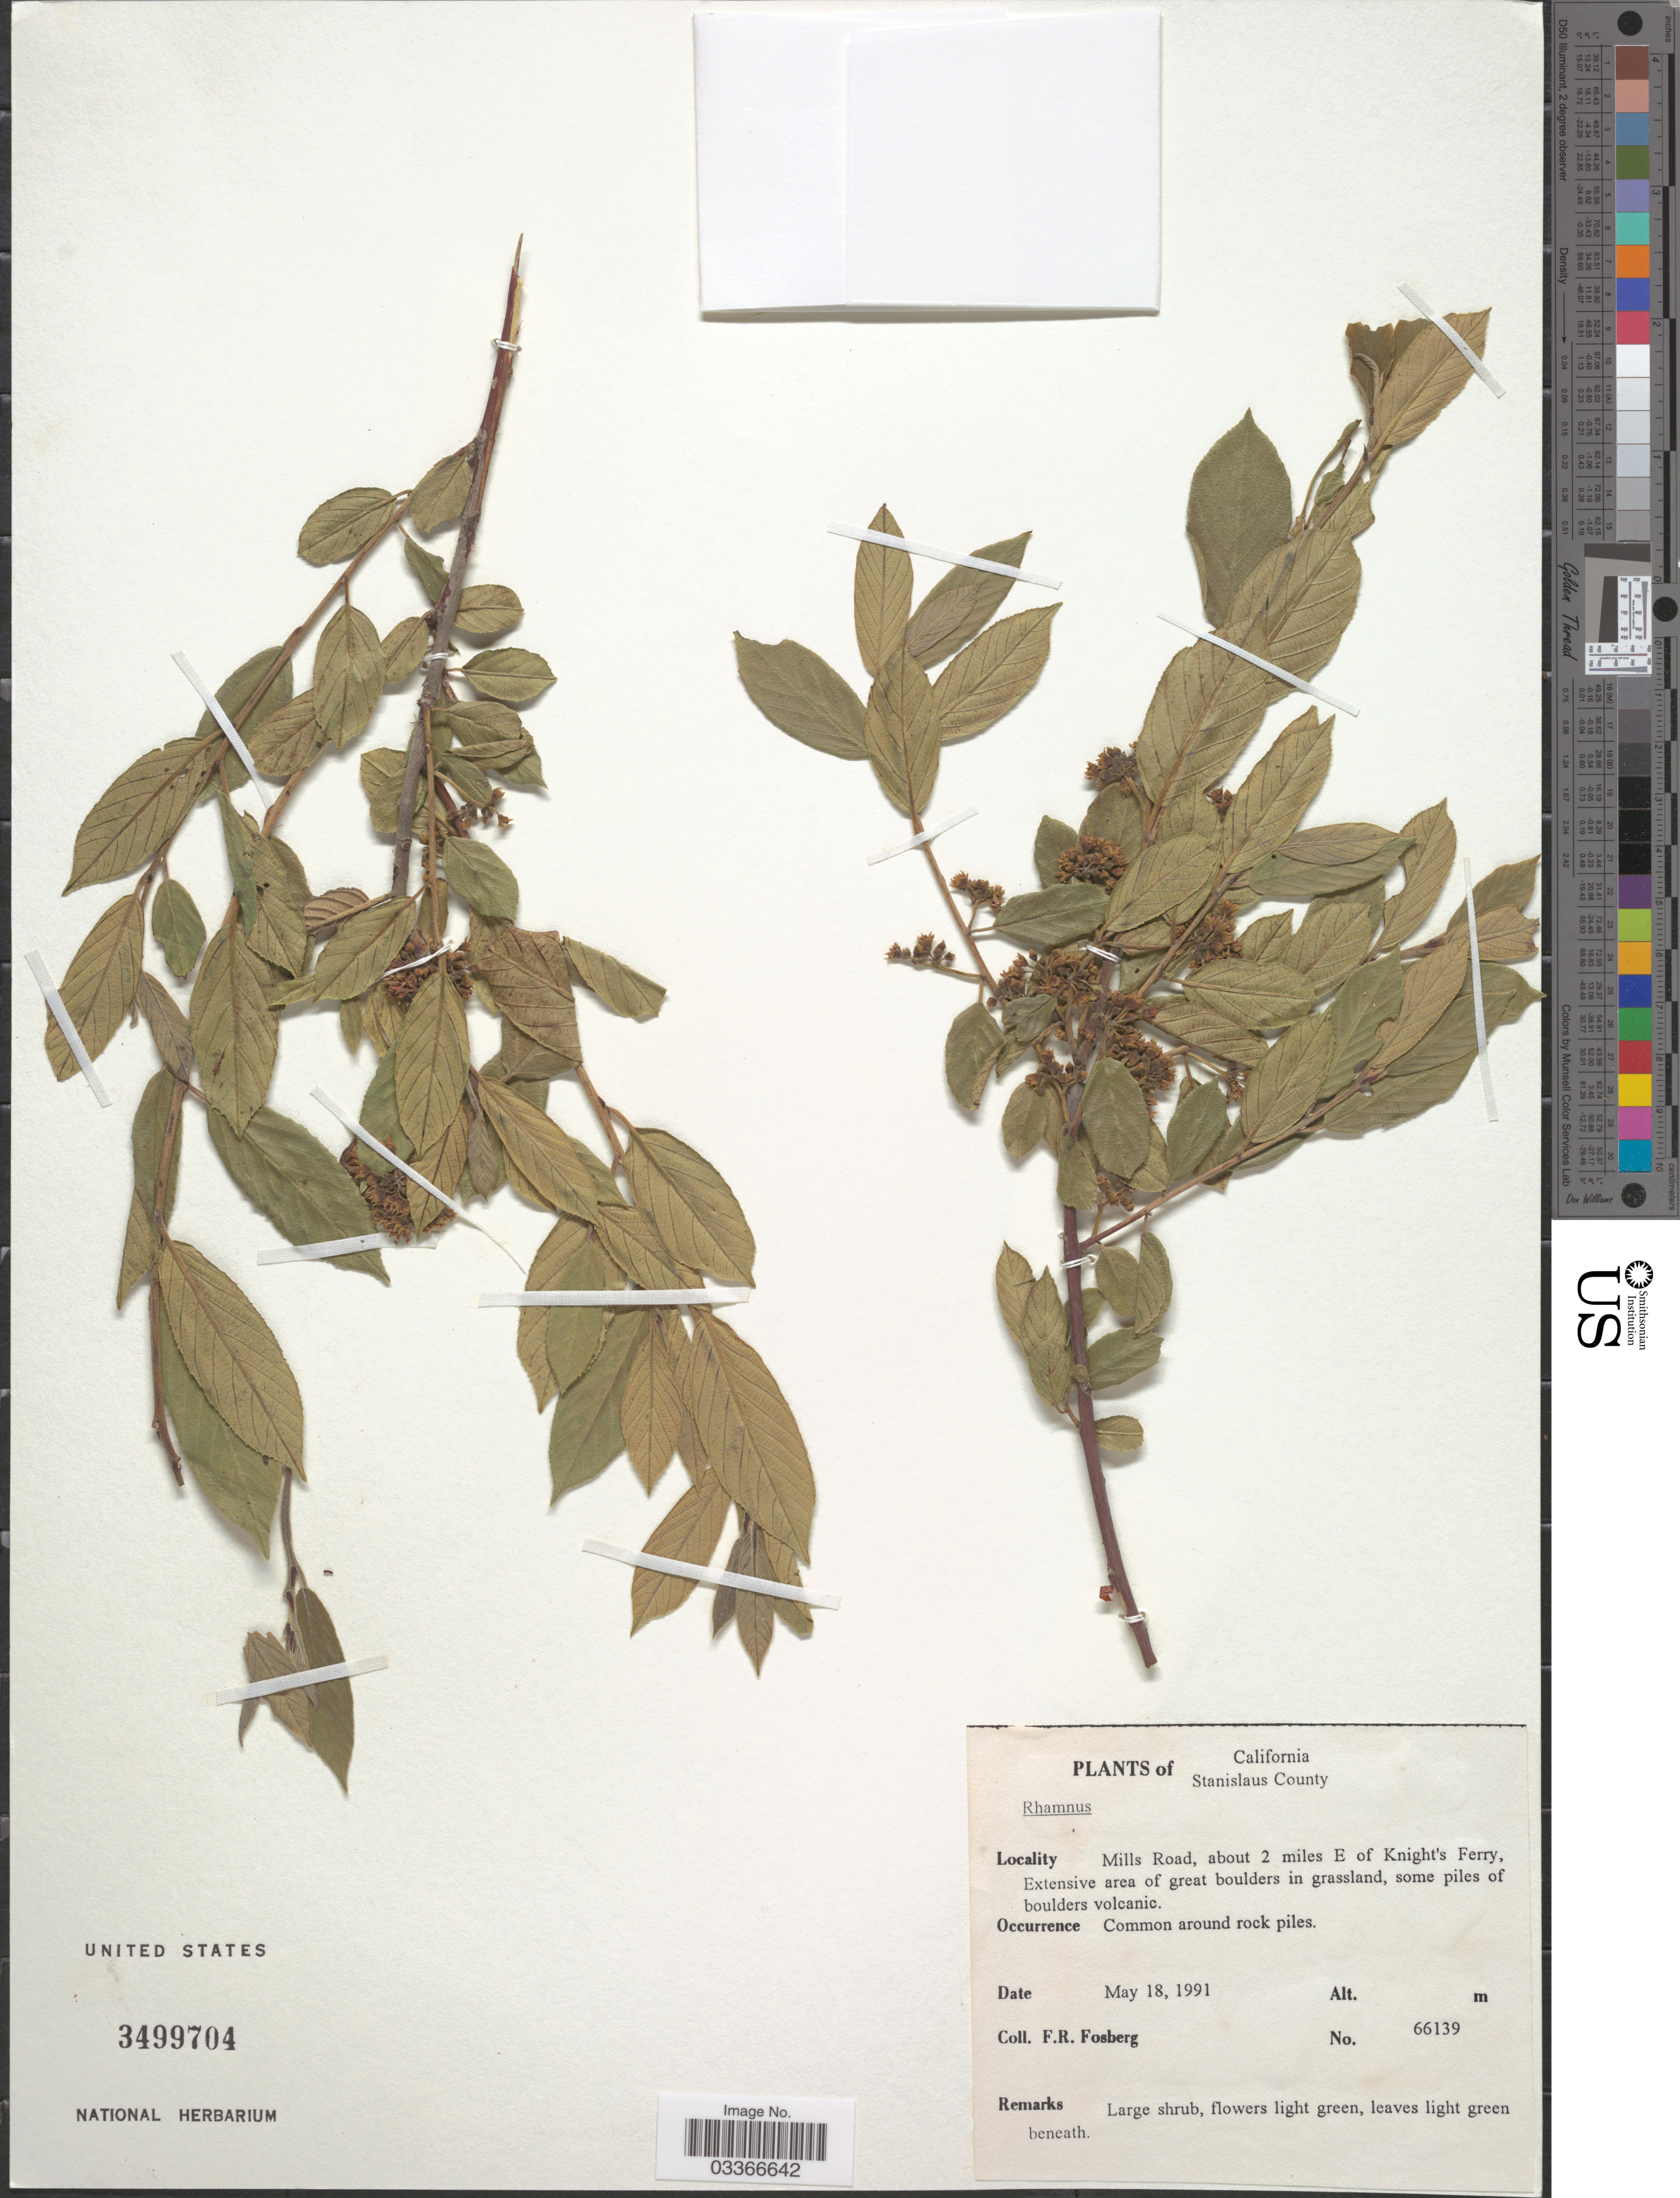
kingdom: Plantae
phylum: Tracheophyta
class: Magnoliopsida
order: Rosales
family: Rhamnaceae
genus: Rhamnus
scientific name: Rhamnus sp.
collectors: F. R. Fosberg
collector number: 66139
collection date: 1991-05-18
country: United States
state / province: California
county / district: Stanislaus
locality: Stanislaus County. Mills Road, about 2 miles E of Knight's Ferry.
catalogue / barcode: US 3499704